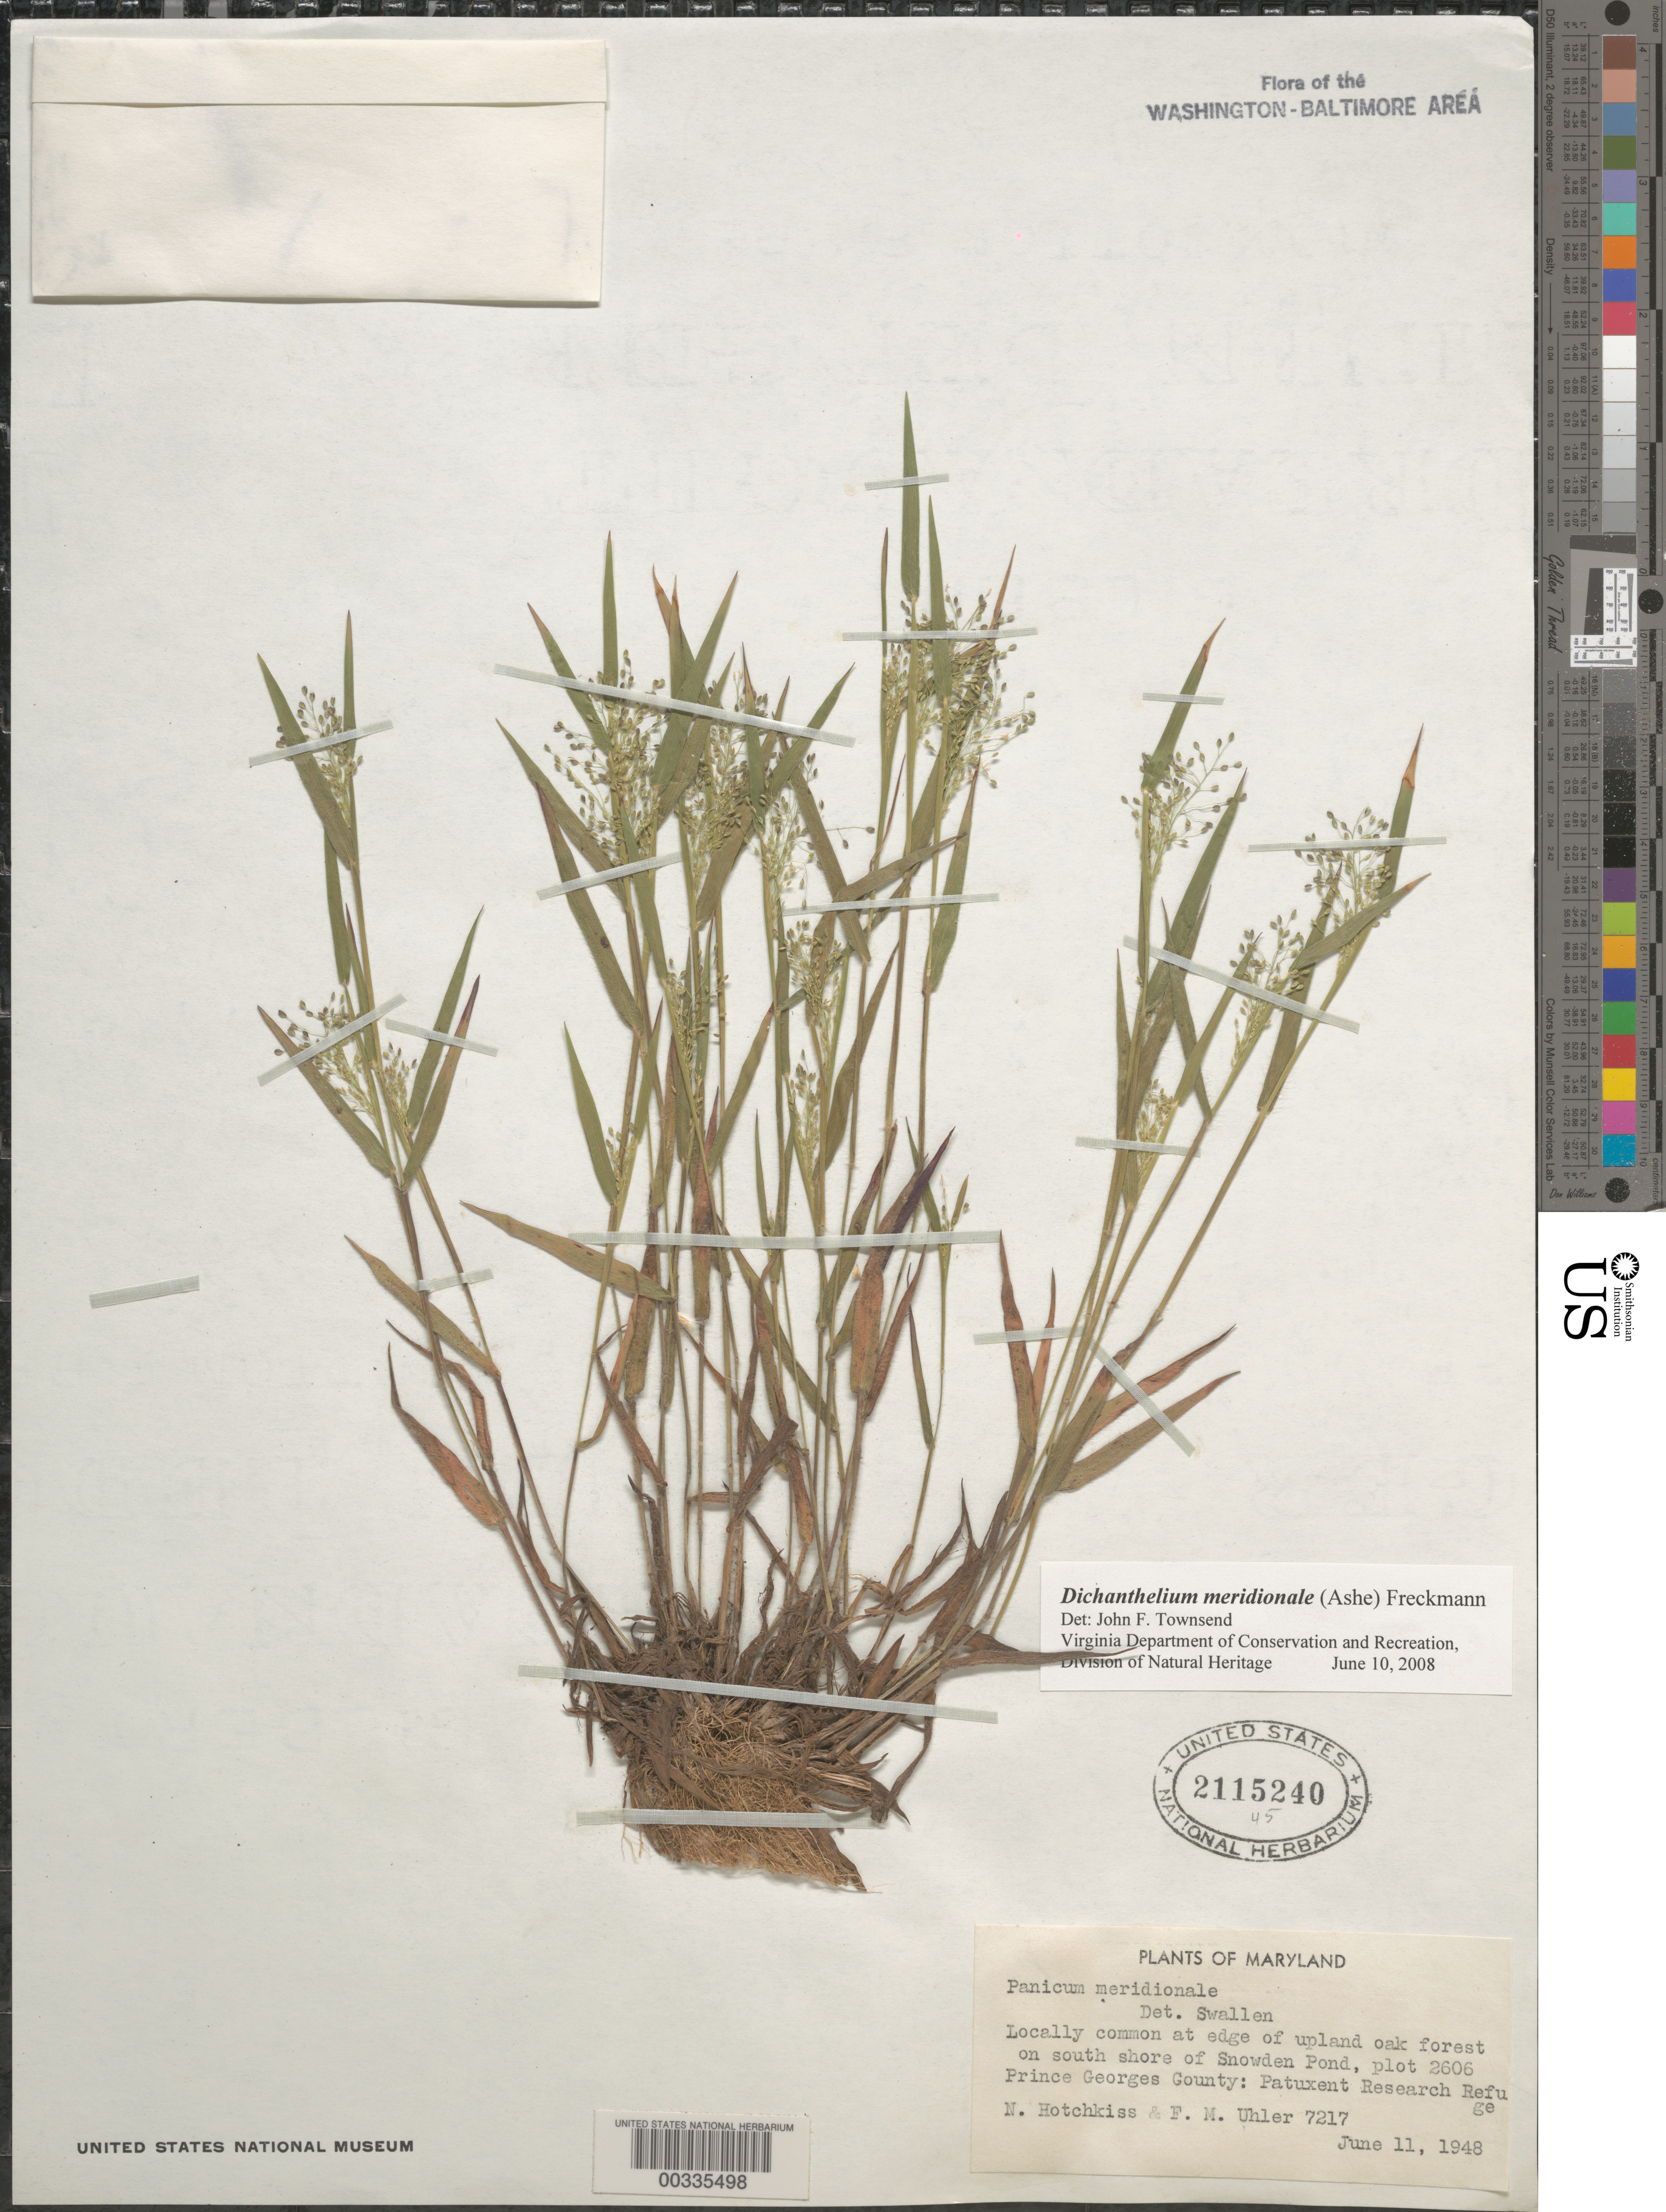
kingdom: Plantae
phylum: Tracheophyta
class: Liliopsida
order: Poales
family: Poaceae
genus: Dichanthelium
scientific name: Dichanthelium meridionale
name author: (Ashe) Freckmann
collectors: N. Hotchkiss & F. M. Uhler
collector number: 7217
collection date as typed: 11 Jun 1948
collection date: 1948-06-11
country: United States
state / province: Maryland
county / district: Prince George's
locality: South shore of Snowden Pond, Plot 2606, Patuxent Research Refuge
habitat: Edge of upland oak forest on shore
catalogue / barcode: US 2115240